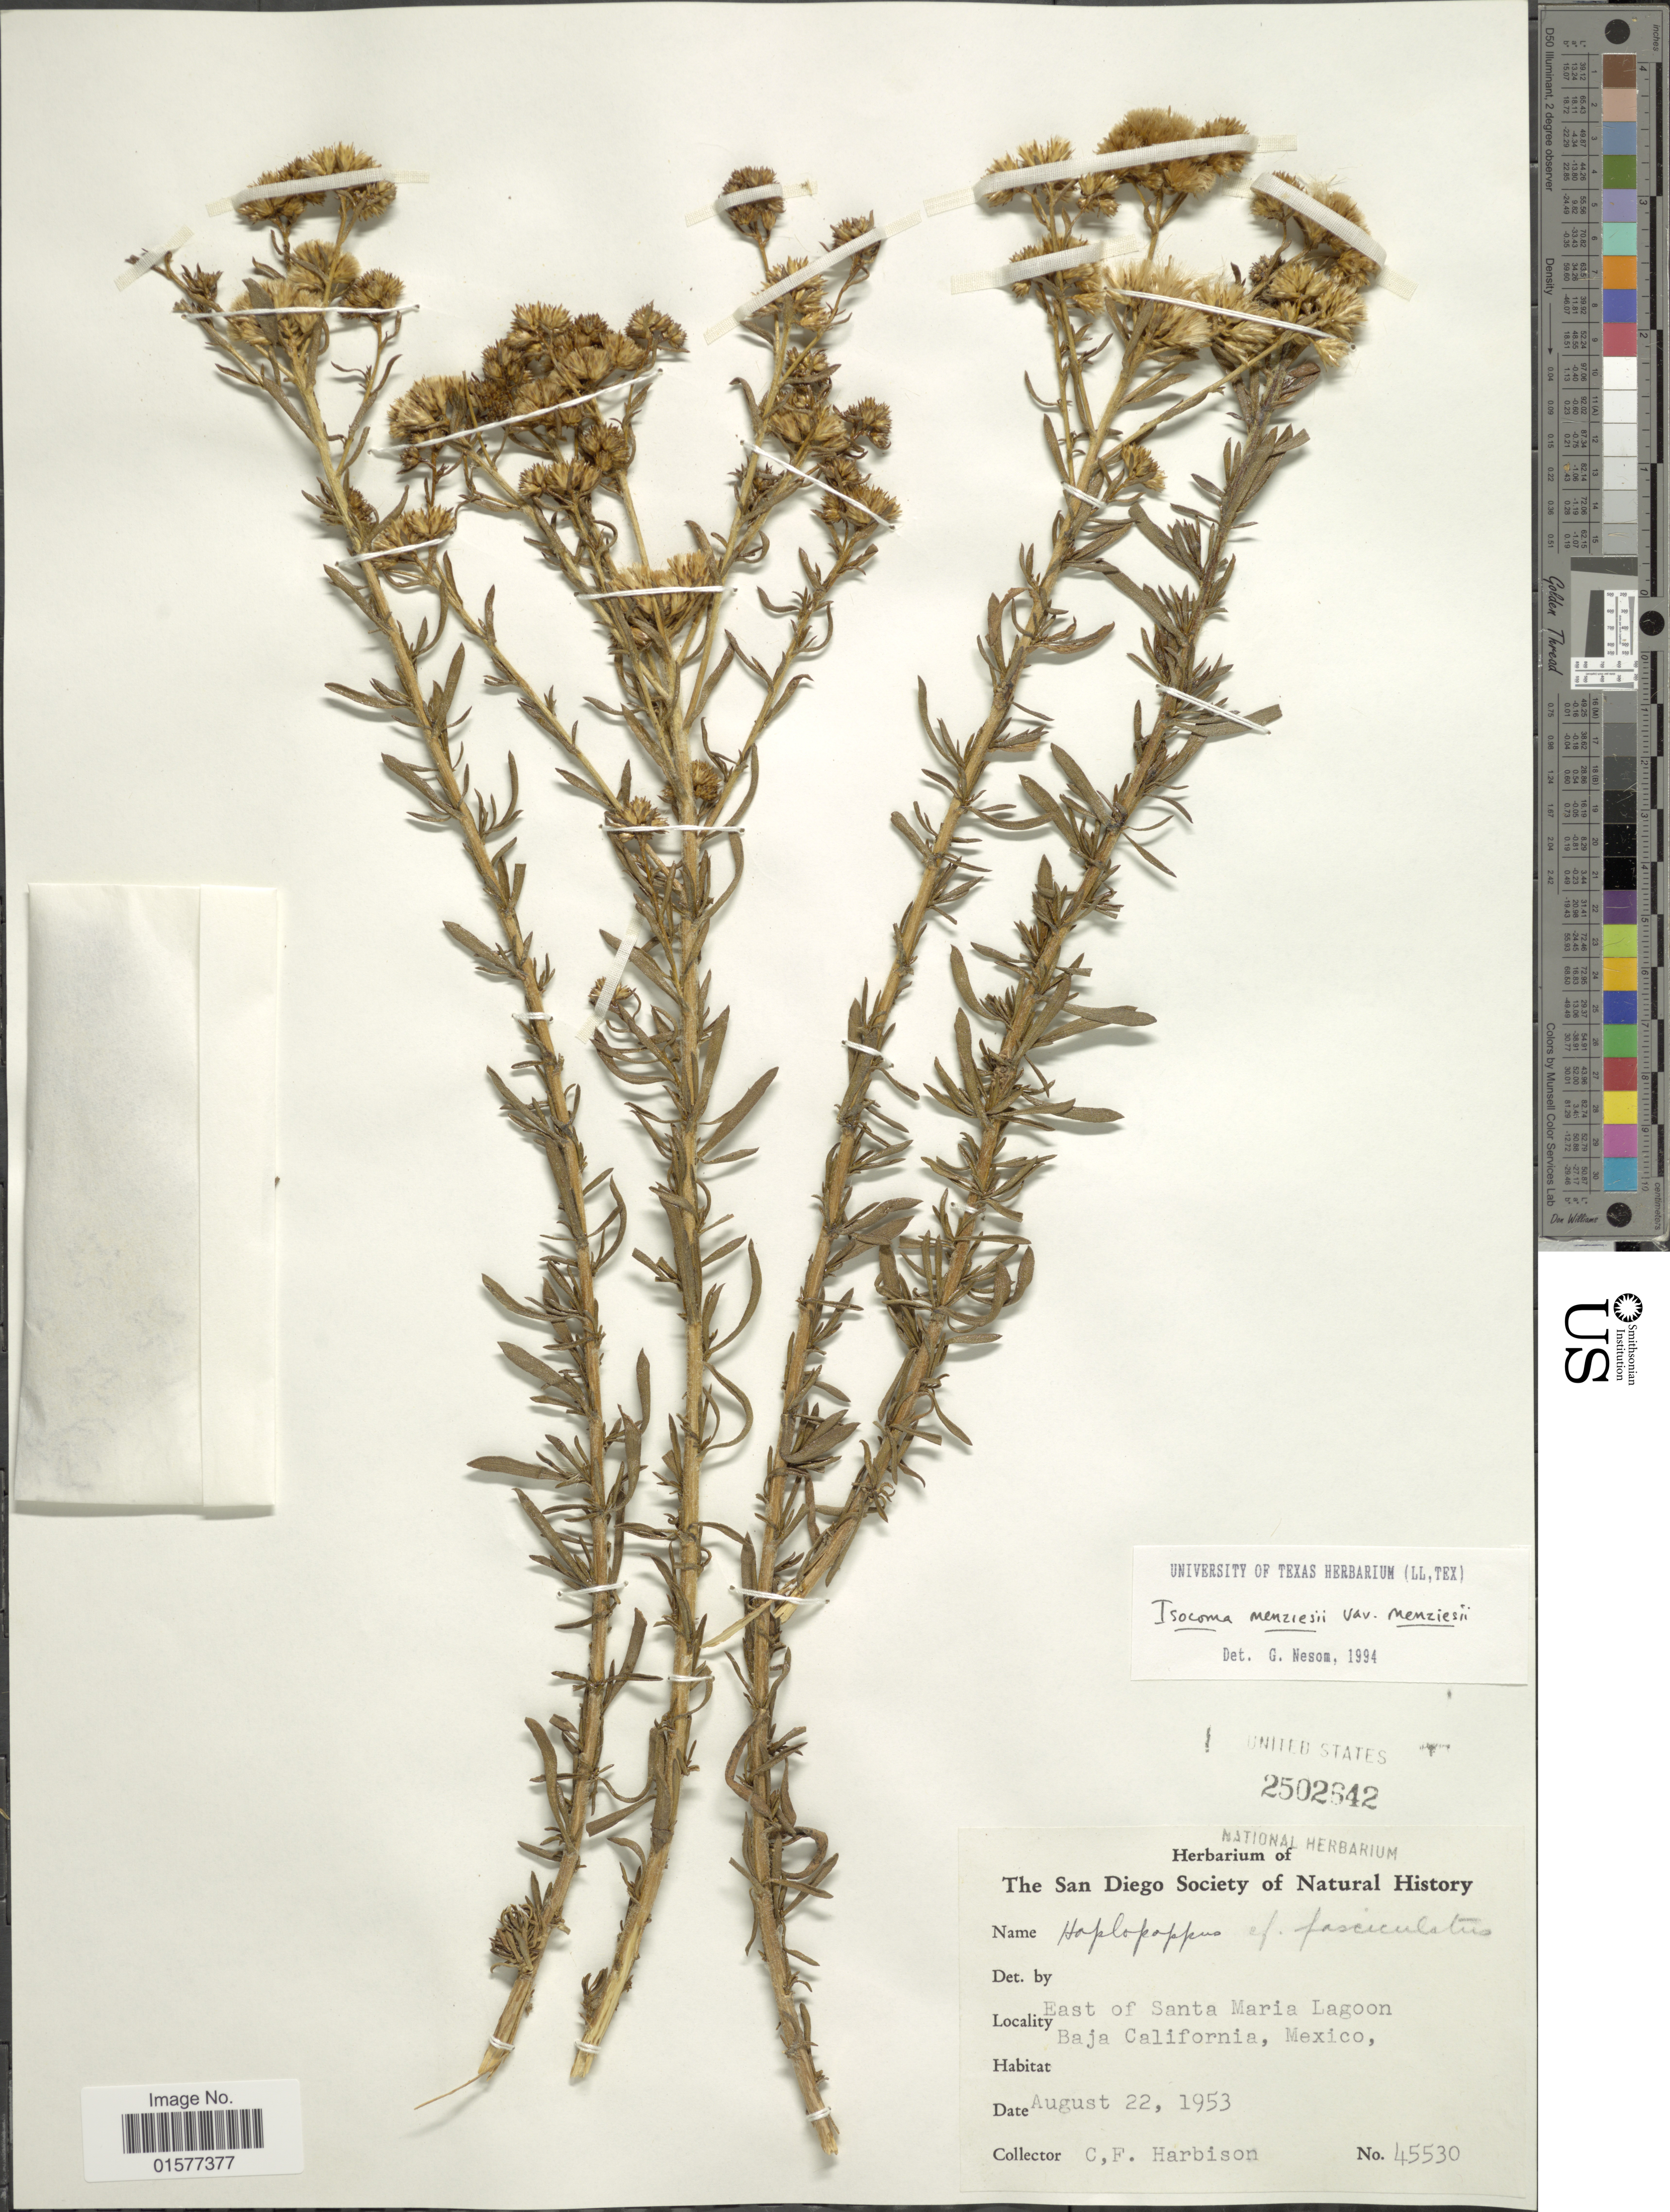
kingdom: Plantae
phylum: Tracheophyta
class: Magnoliopsida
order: Asterales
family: Asteraceae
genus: Isocoma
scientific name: Isocoma menziesii var. menziesii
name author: (Hook.) G.L. Nesom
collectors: C. F. Harbison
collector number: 45530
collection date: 1953-08-22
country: Mexico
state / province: Baja California Sur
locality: East of Santa Maria Lagoon, Baja California, Mexico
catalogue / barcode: US 2502642